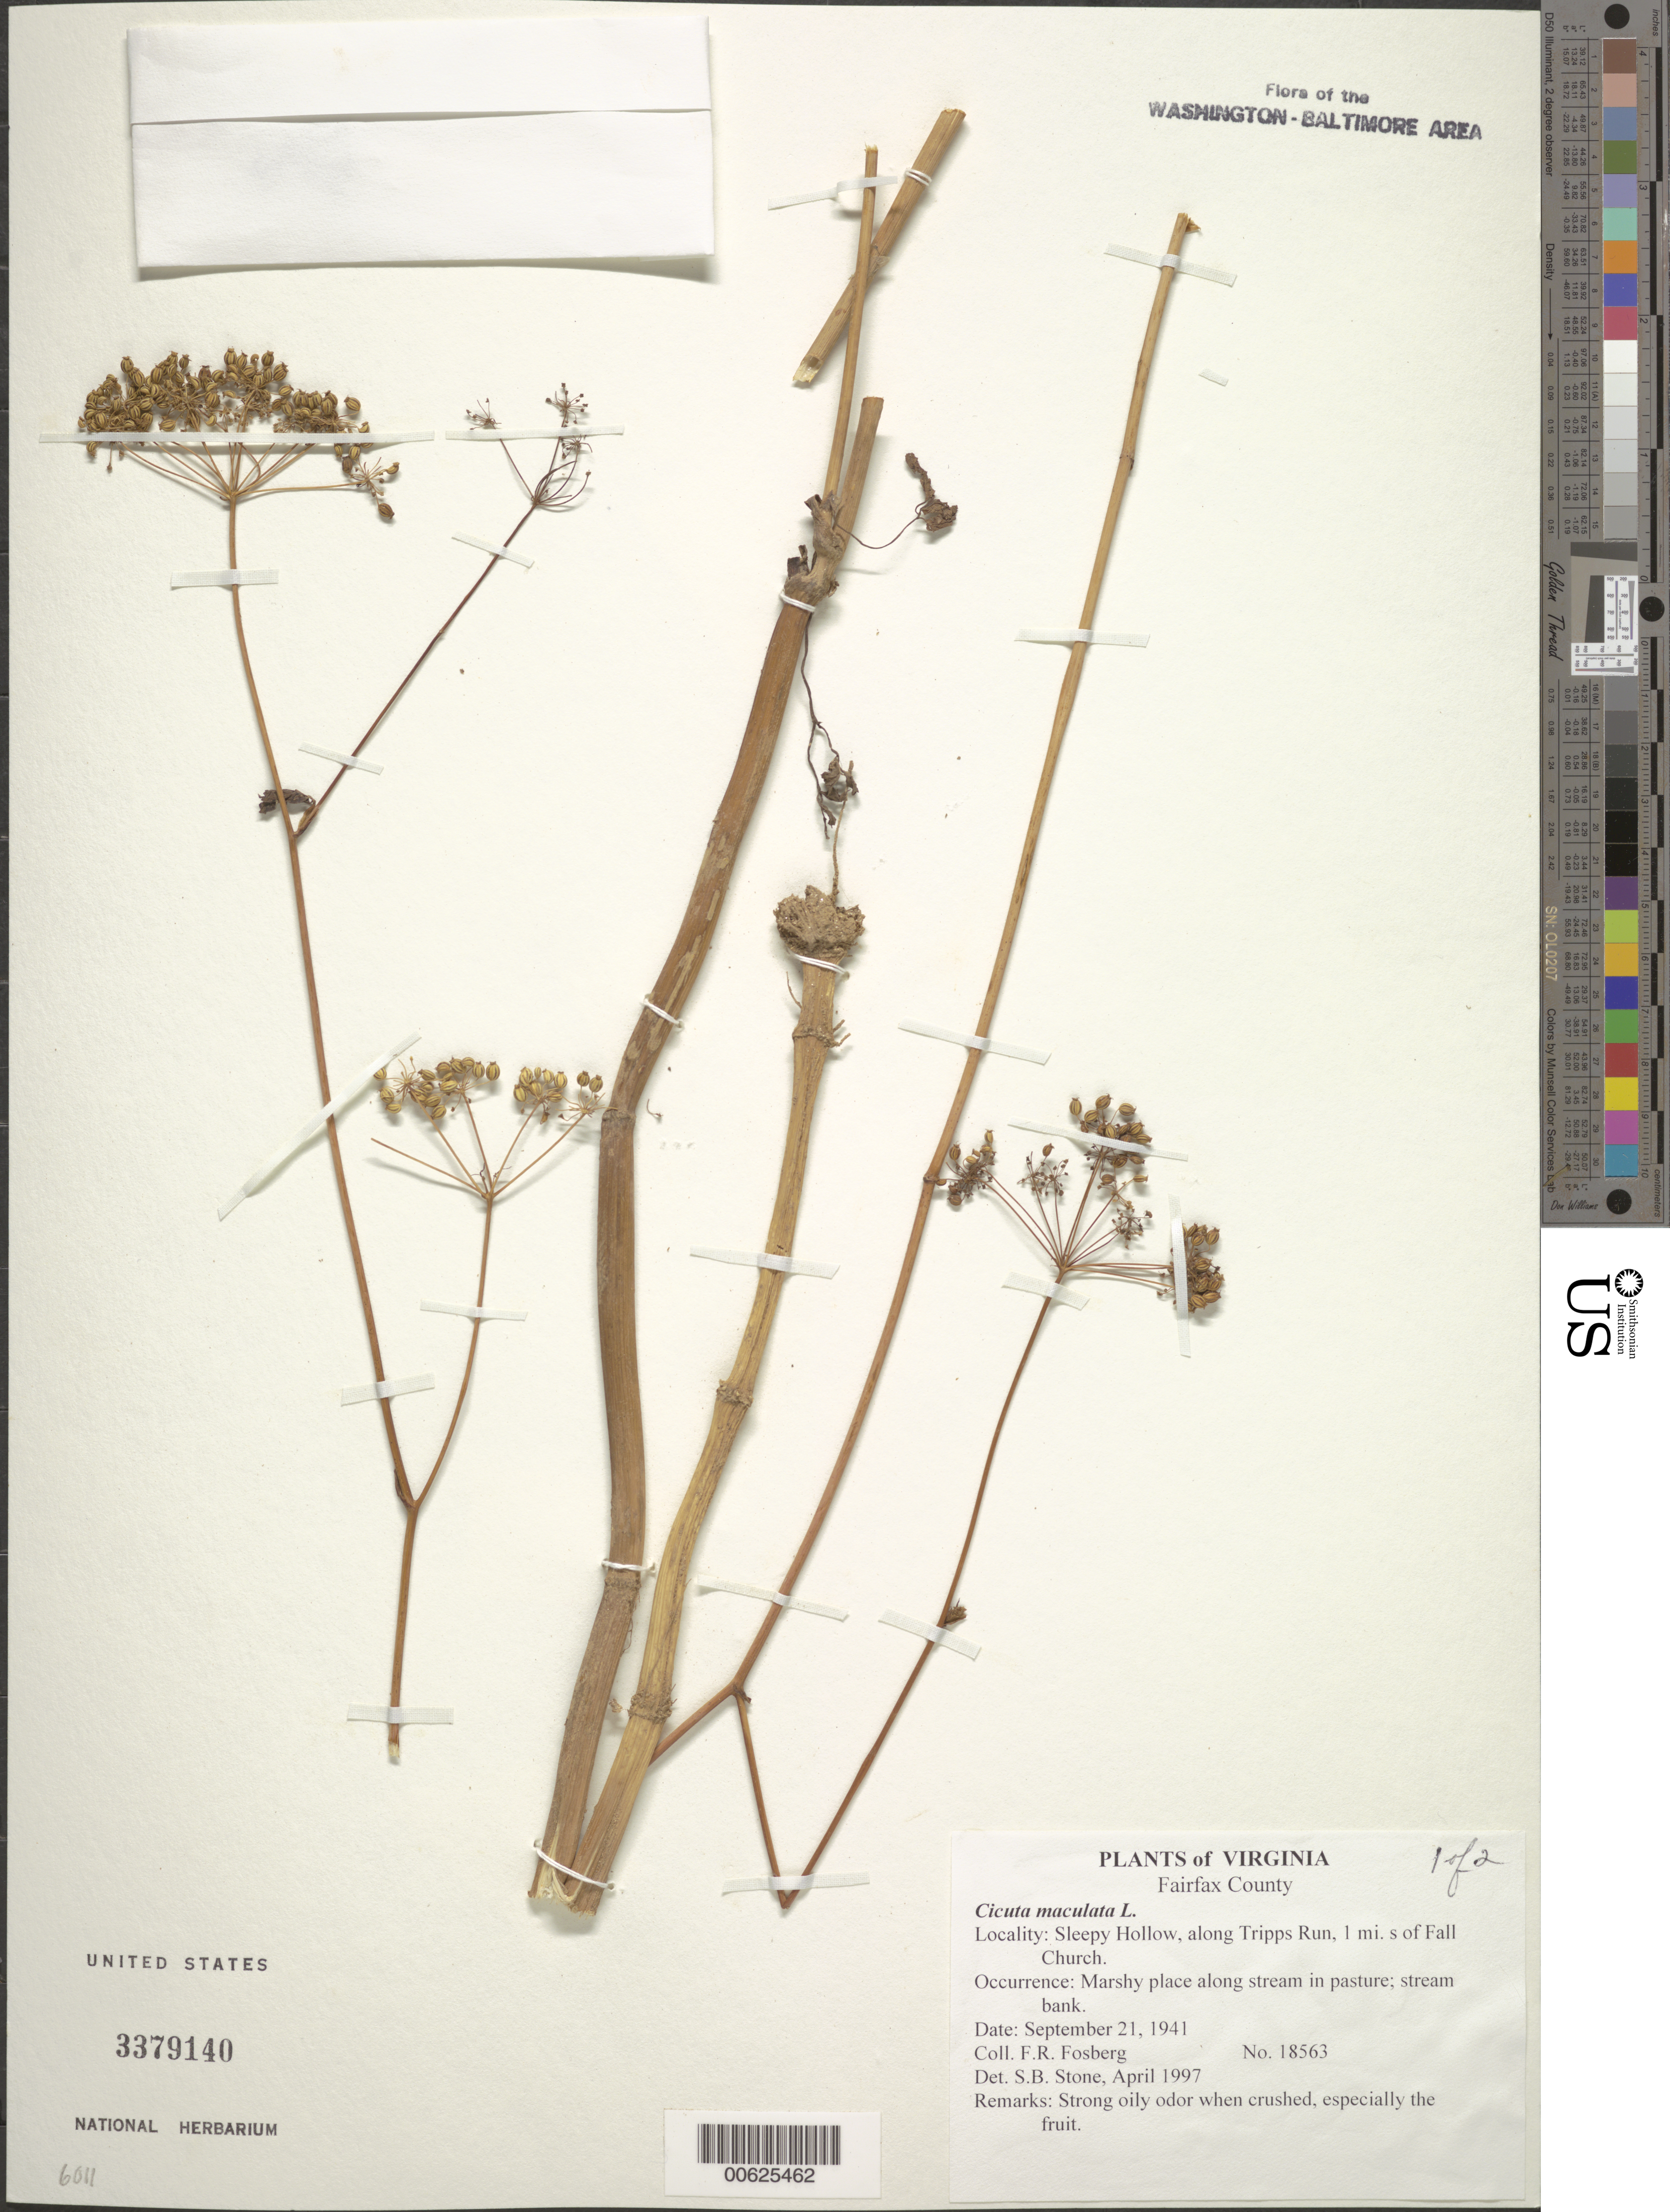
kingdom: Plantae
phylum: Tracheophyta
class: Magnoliopsida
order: Apiales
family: Apiaceae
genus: Cicuta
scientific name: Cicuta maculata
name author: L.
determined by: Stone, S. B.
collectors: F. R. Fosberg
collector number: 18563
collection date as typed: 21 Sep 1941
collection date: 1941-09-21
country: United States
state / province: Virginia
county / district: Fairfax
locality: Sleepy Hollow, along Tripps Run, 1 mi. S of Falls Church.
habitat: Marshy place along stream in pasture; stream bank.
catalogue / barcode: US 3379140